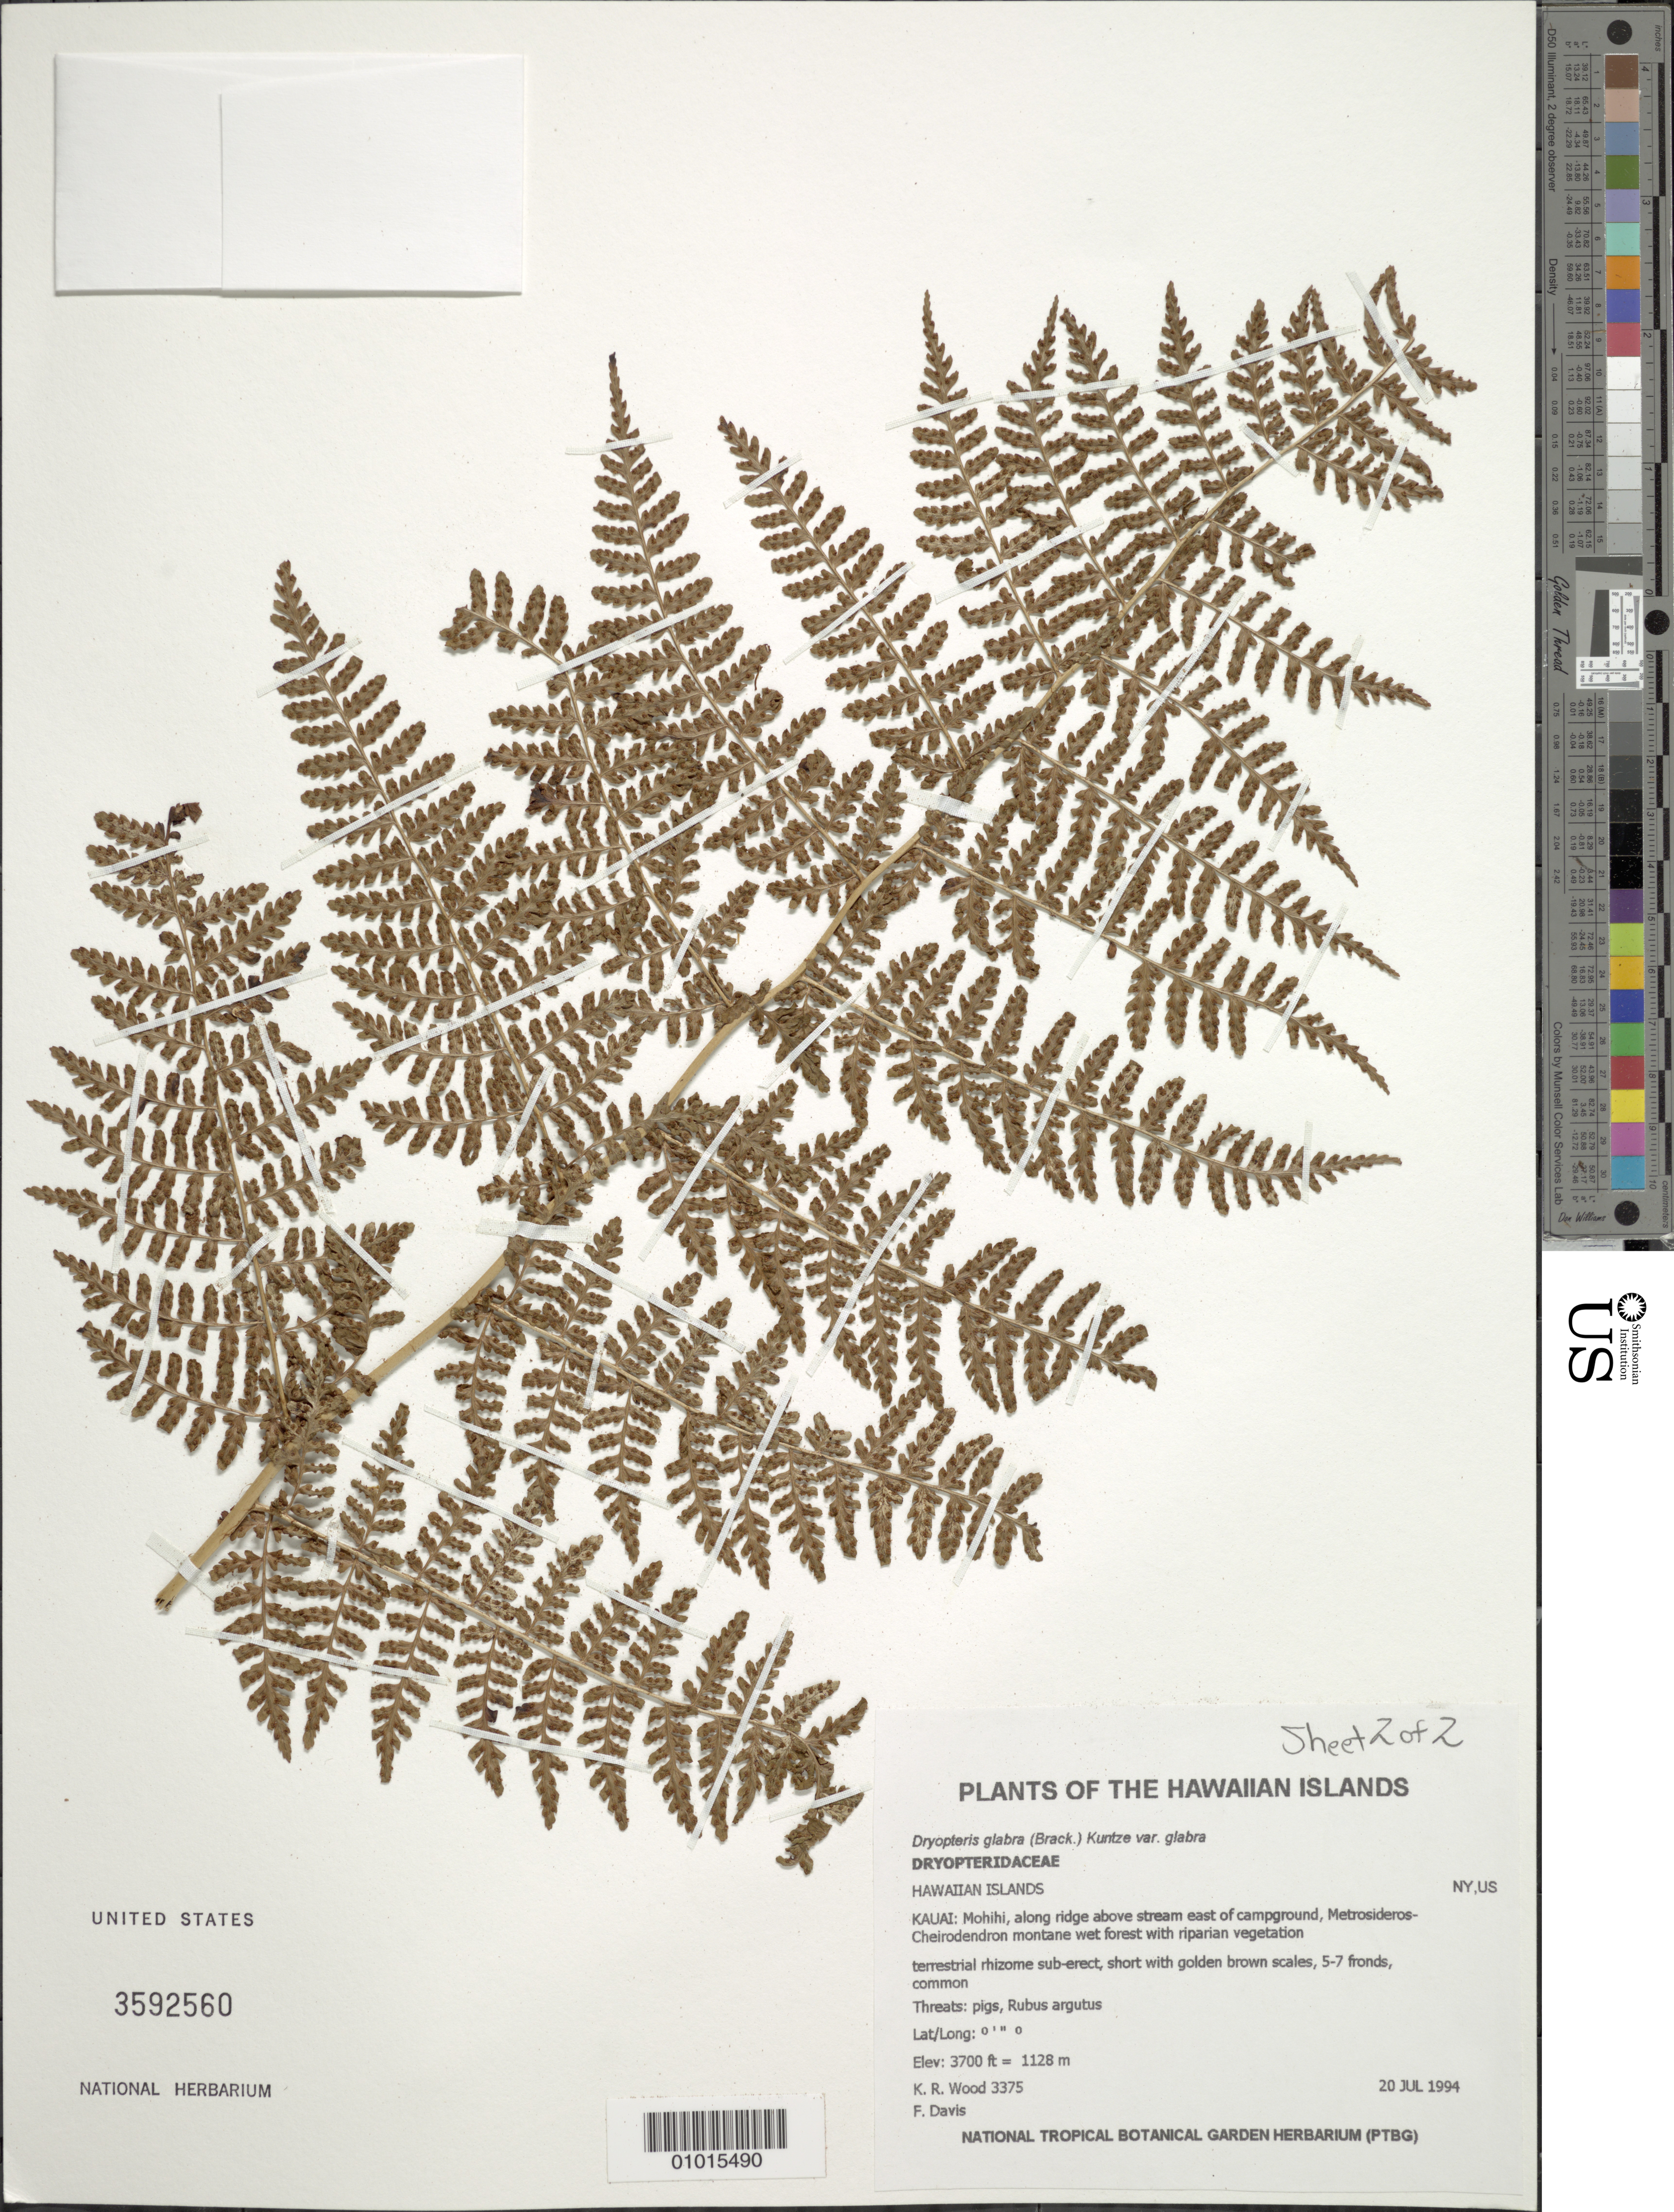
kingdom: Plantae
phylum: Tracheophyta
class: Polypodiopsida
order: Polypodiales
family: Dryopteridaceae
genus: Dryopteris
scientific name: Dryopteris glabra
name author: (Brack.) Kuntze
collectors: K. R. Wood & F. Davis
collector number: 3375-Sheet 2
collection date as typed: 20 Jul 1994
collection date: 1994-07-20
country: United States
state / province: Hawaii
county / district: Kaui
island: Kaua'i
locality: Mohihi, along ridge above stream east of campground.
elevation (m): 1128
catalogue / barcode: US 3592560